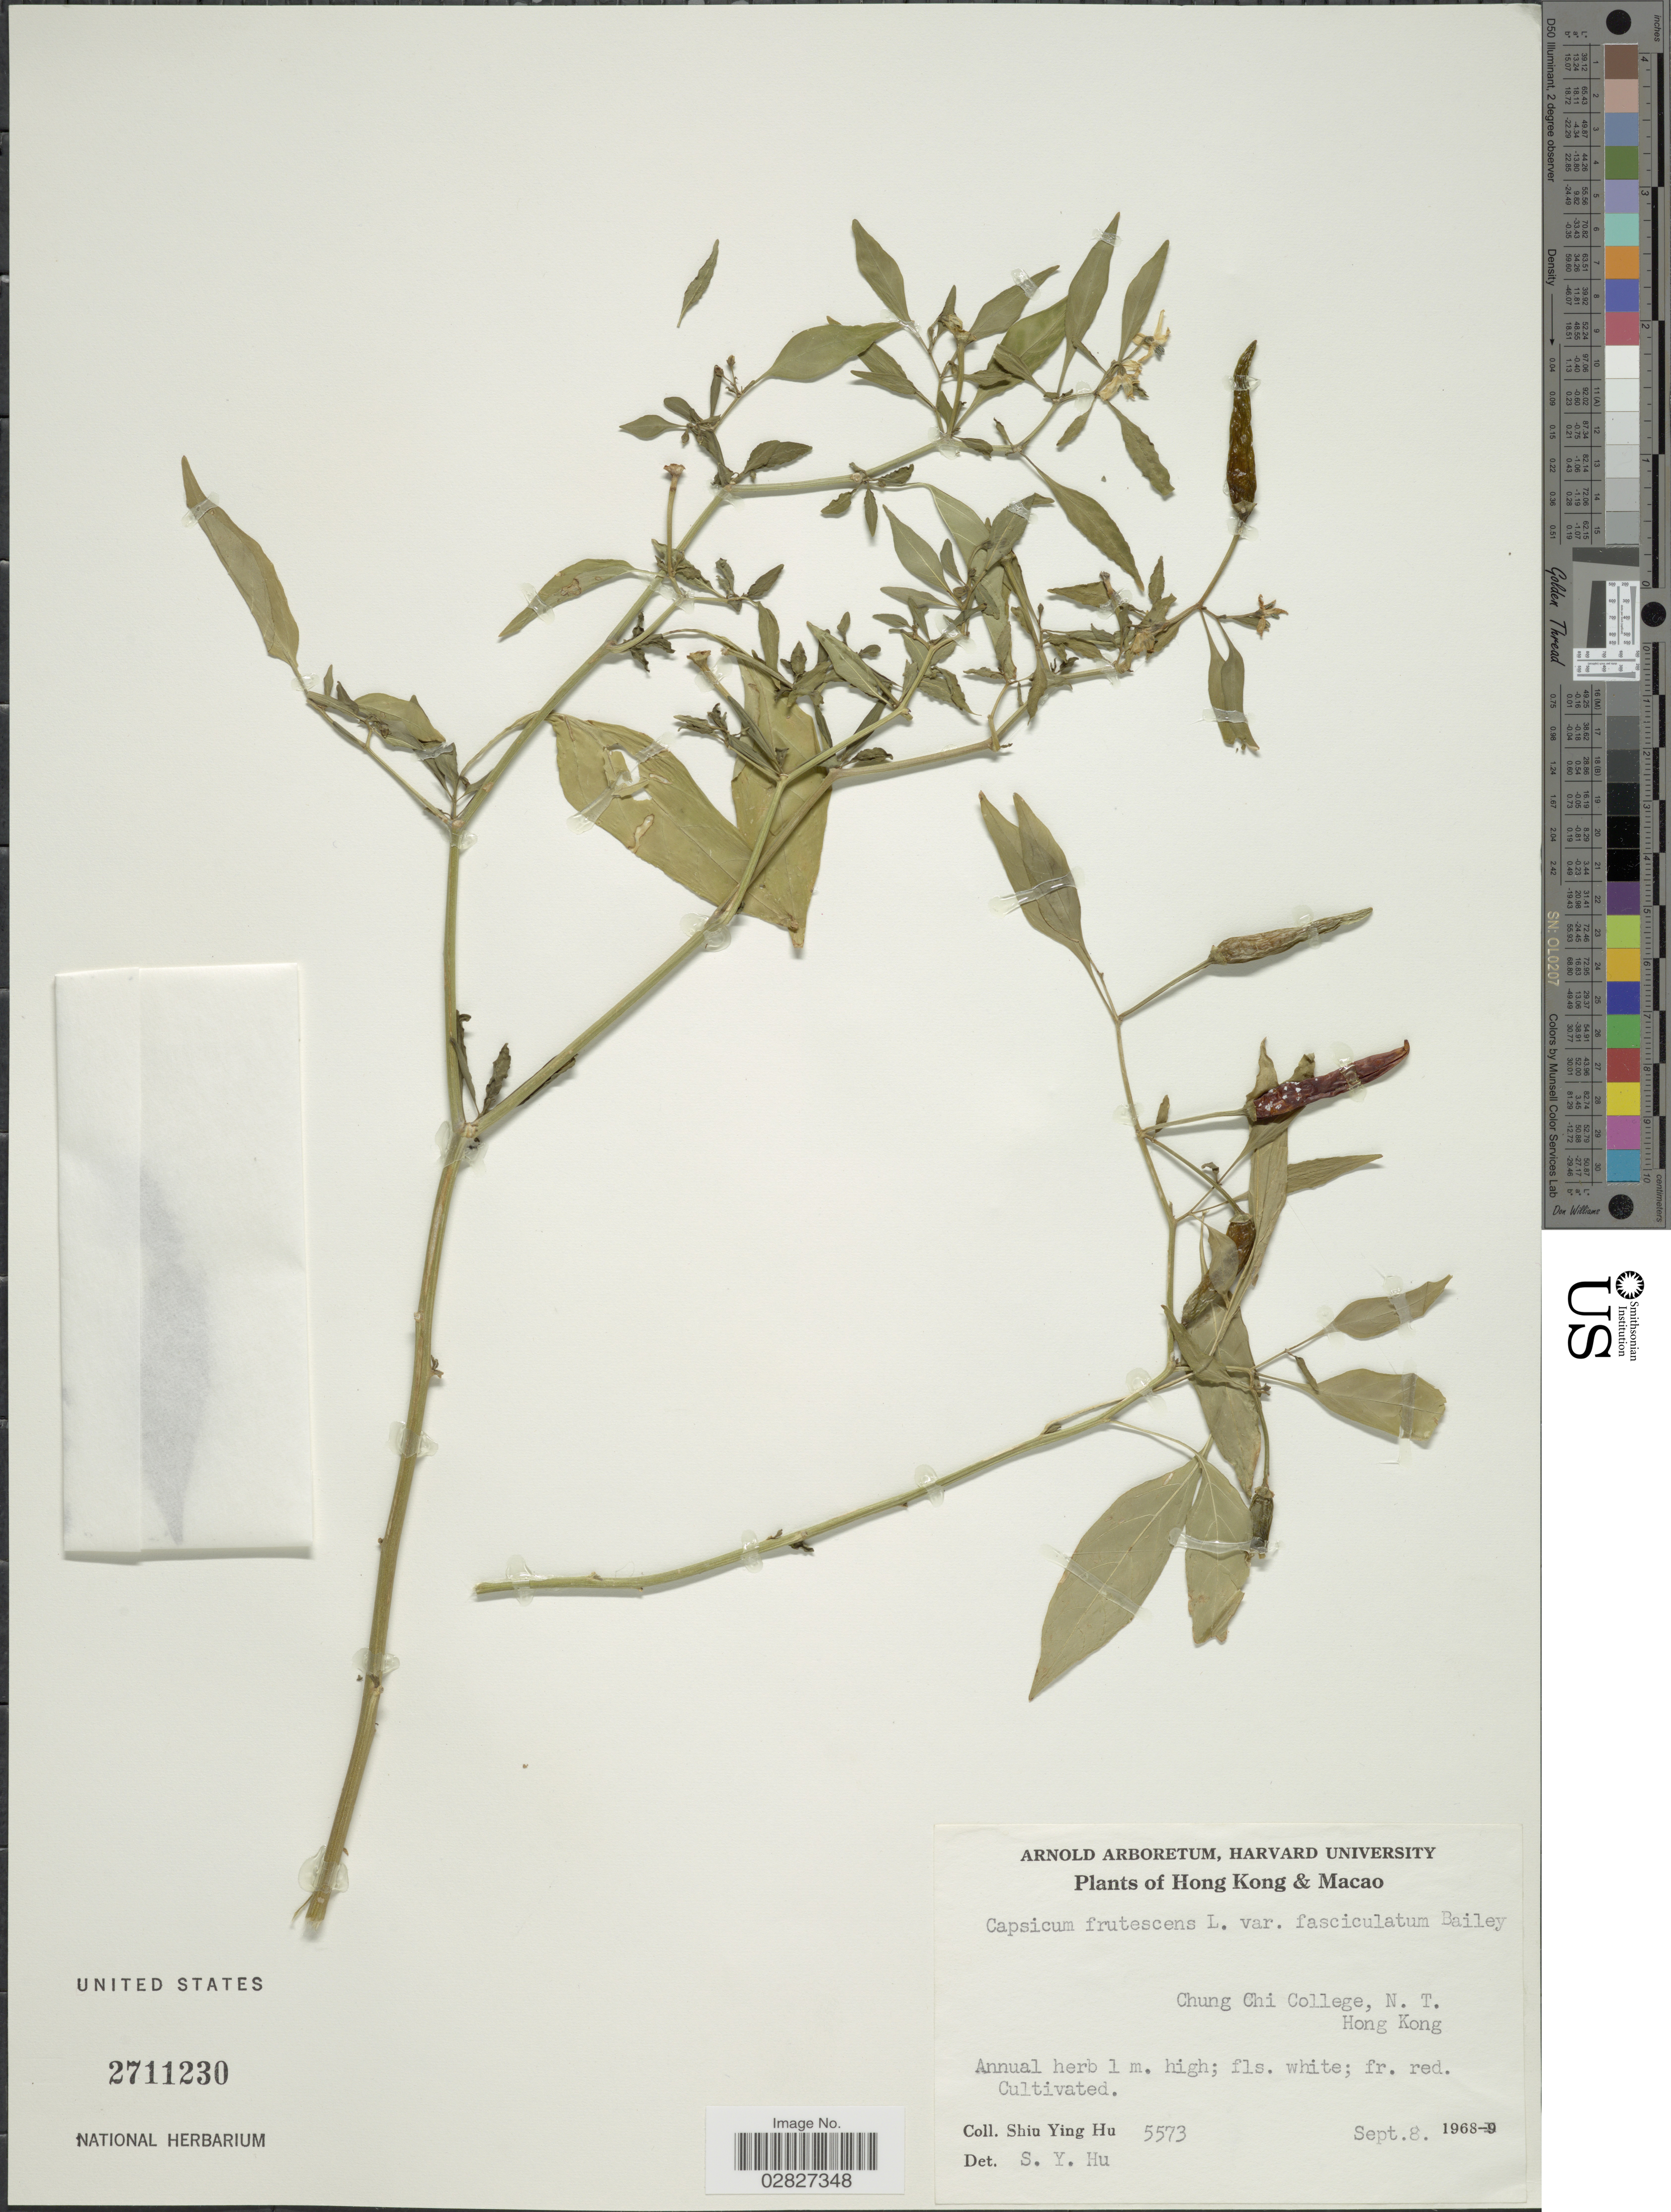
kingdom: Plantae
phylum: Tracheophyta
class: Magnoliopsida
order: Solanales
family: Solanaceae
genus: Capsicum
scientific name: Capsicum frutescens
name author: L.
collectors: S. Y. Hu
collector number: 5573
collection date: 1968-09-08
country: China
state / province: Hong Kong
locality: Hong Kong & Macao. Chung Chi College, N.T.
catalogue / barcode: US 2711230